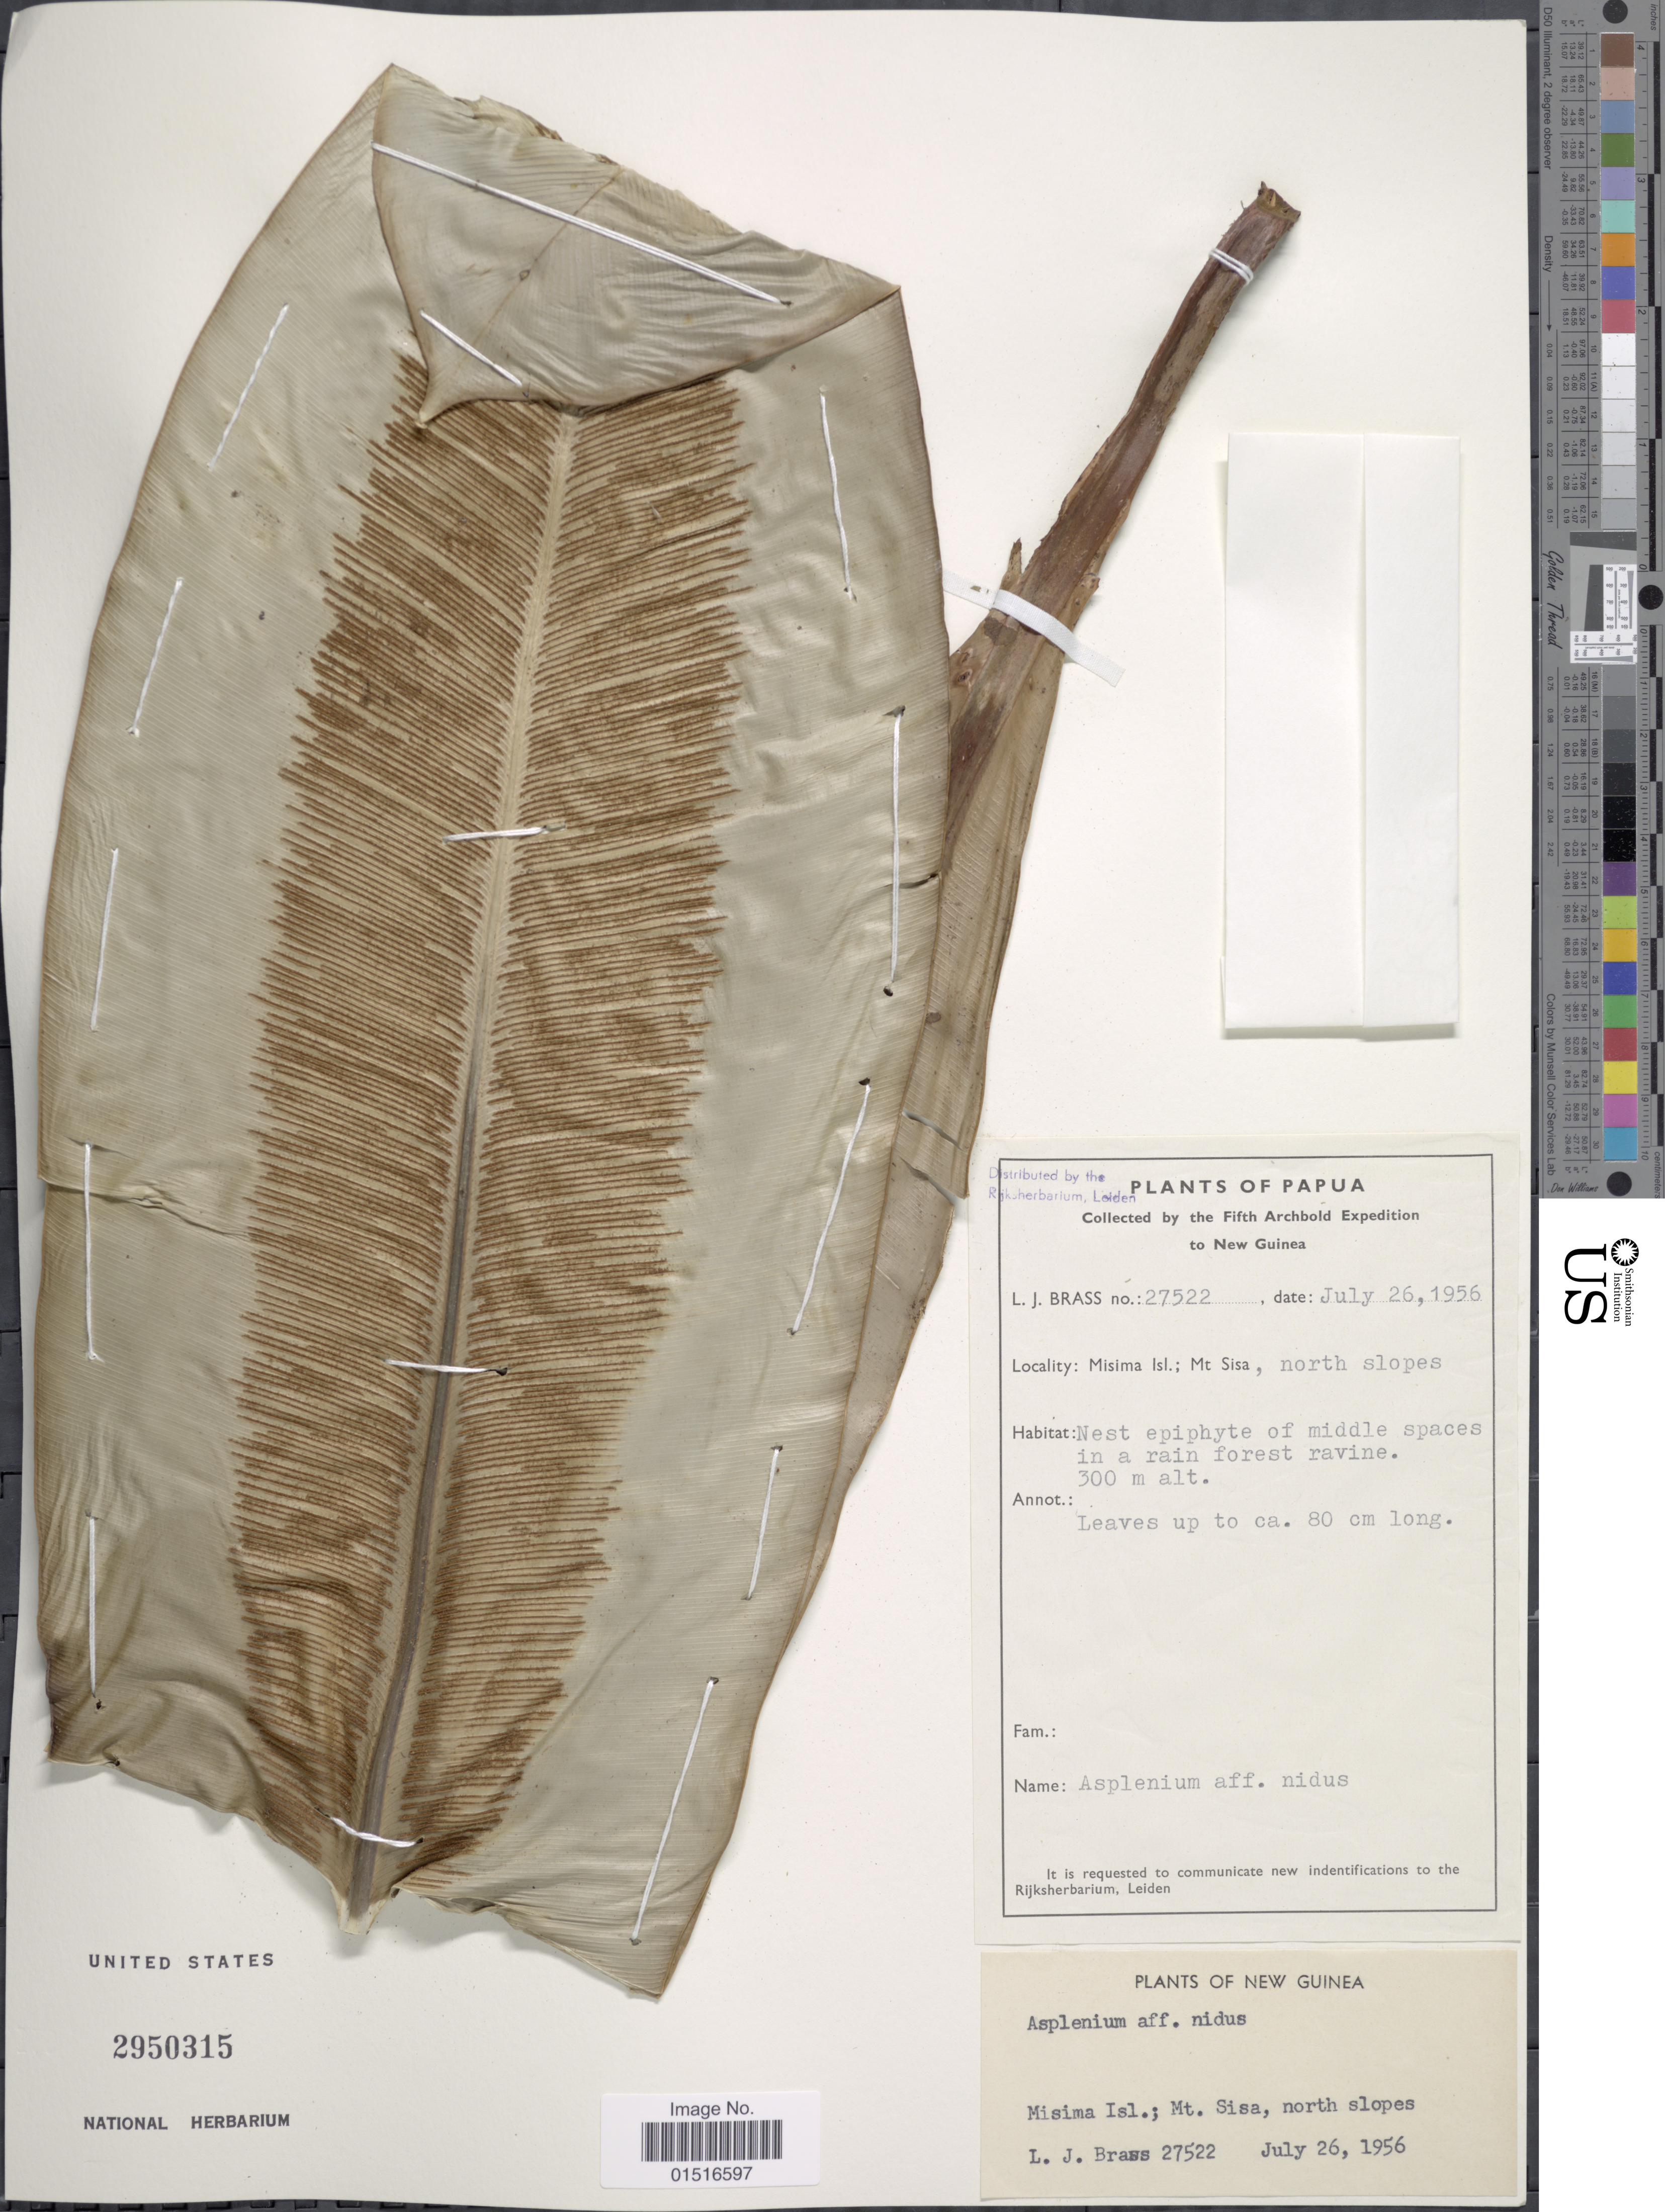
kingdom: Plantae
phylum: Tracheophyta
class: Polypodiopsida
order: Polypodiales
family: Aspleniaceae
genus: Asplenium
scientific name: Asplenium nidus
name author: L.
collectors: L. J. Brass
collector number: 27522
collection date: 1956-07-26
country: Papua New Guinea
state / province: Milne Bay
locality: Papua, Misima Isl.; Mt. Sisa, north slopes, New Guinea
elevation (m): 300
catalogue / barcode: US 2950315